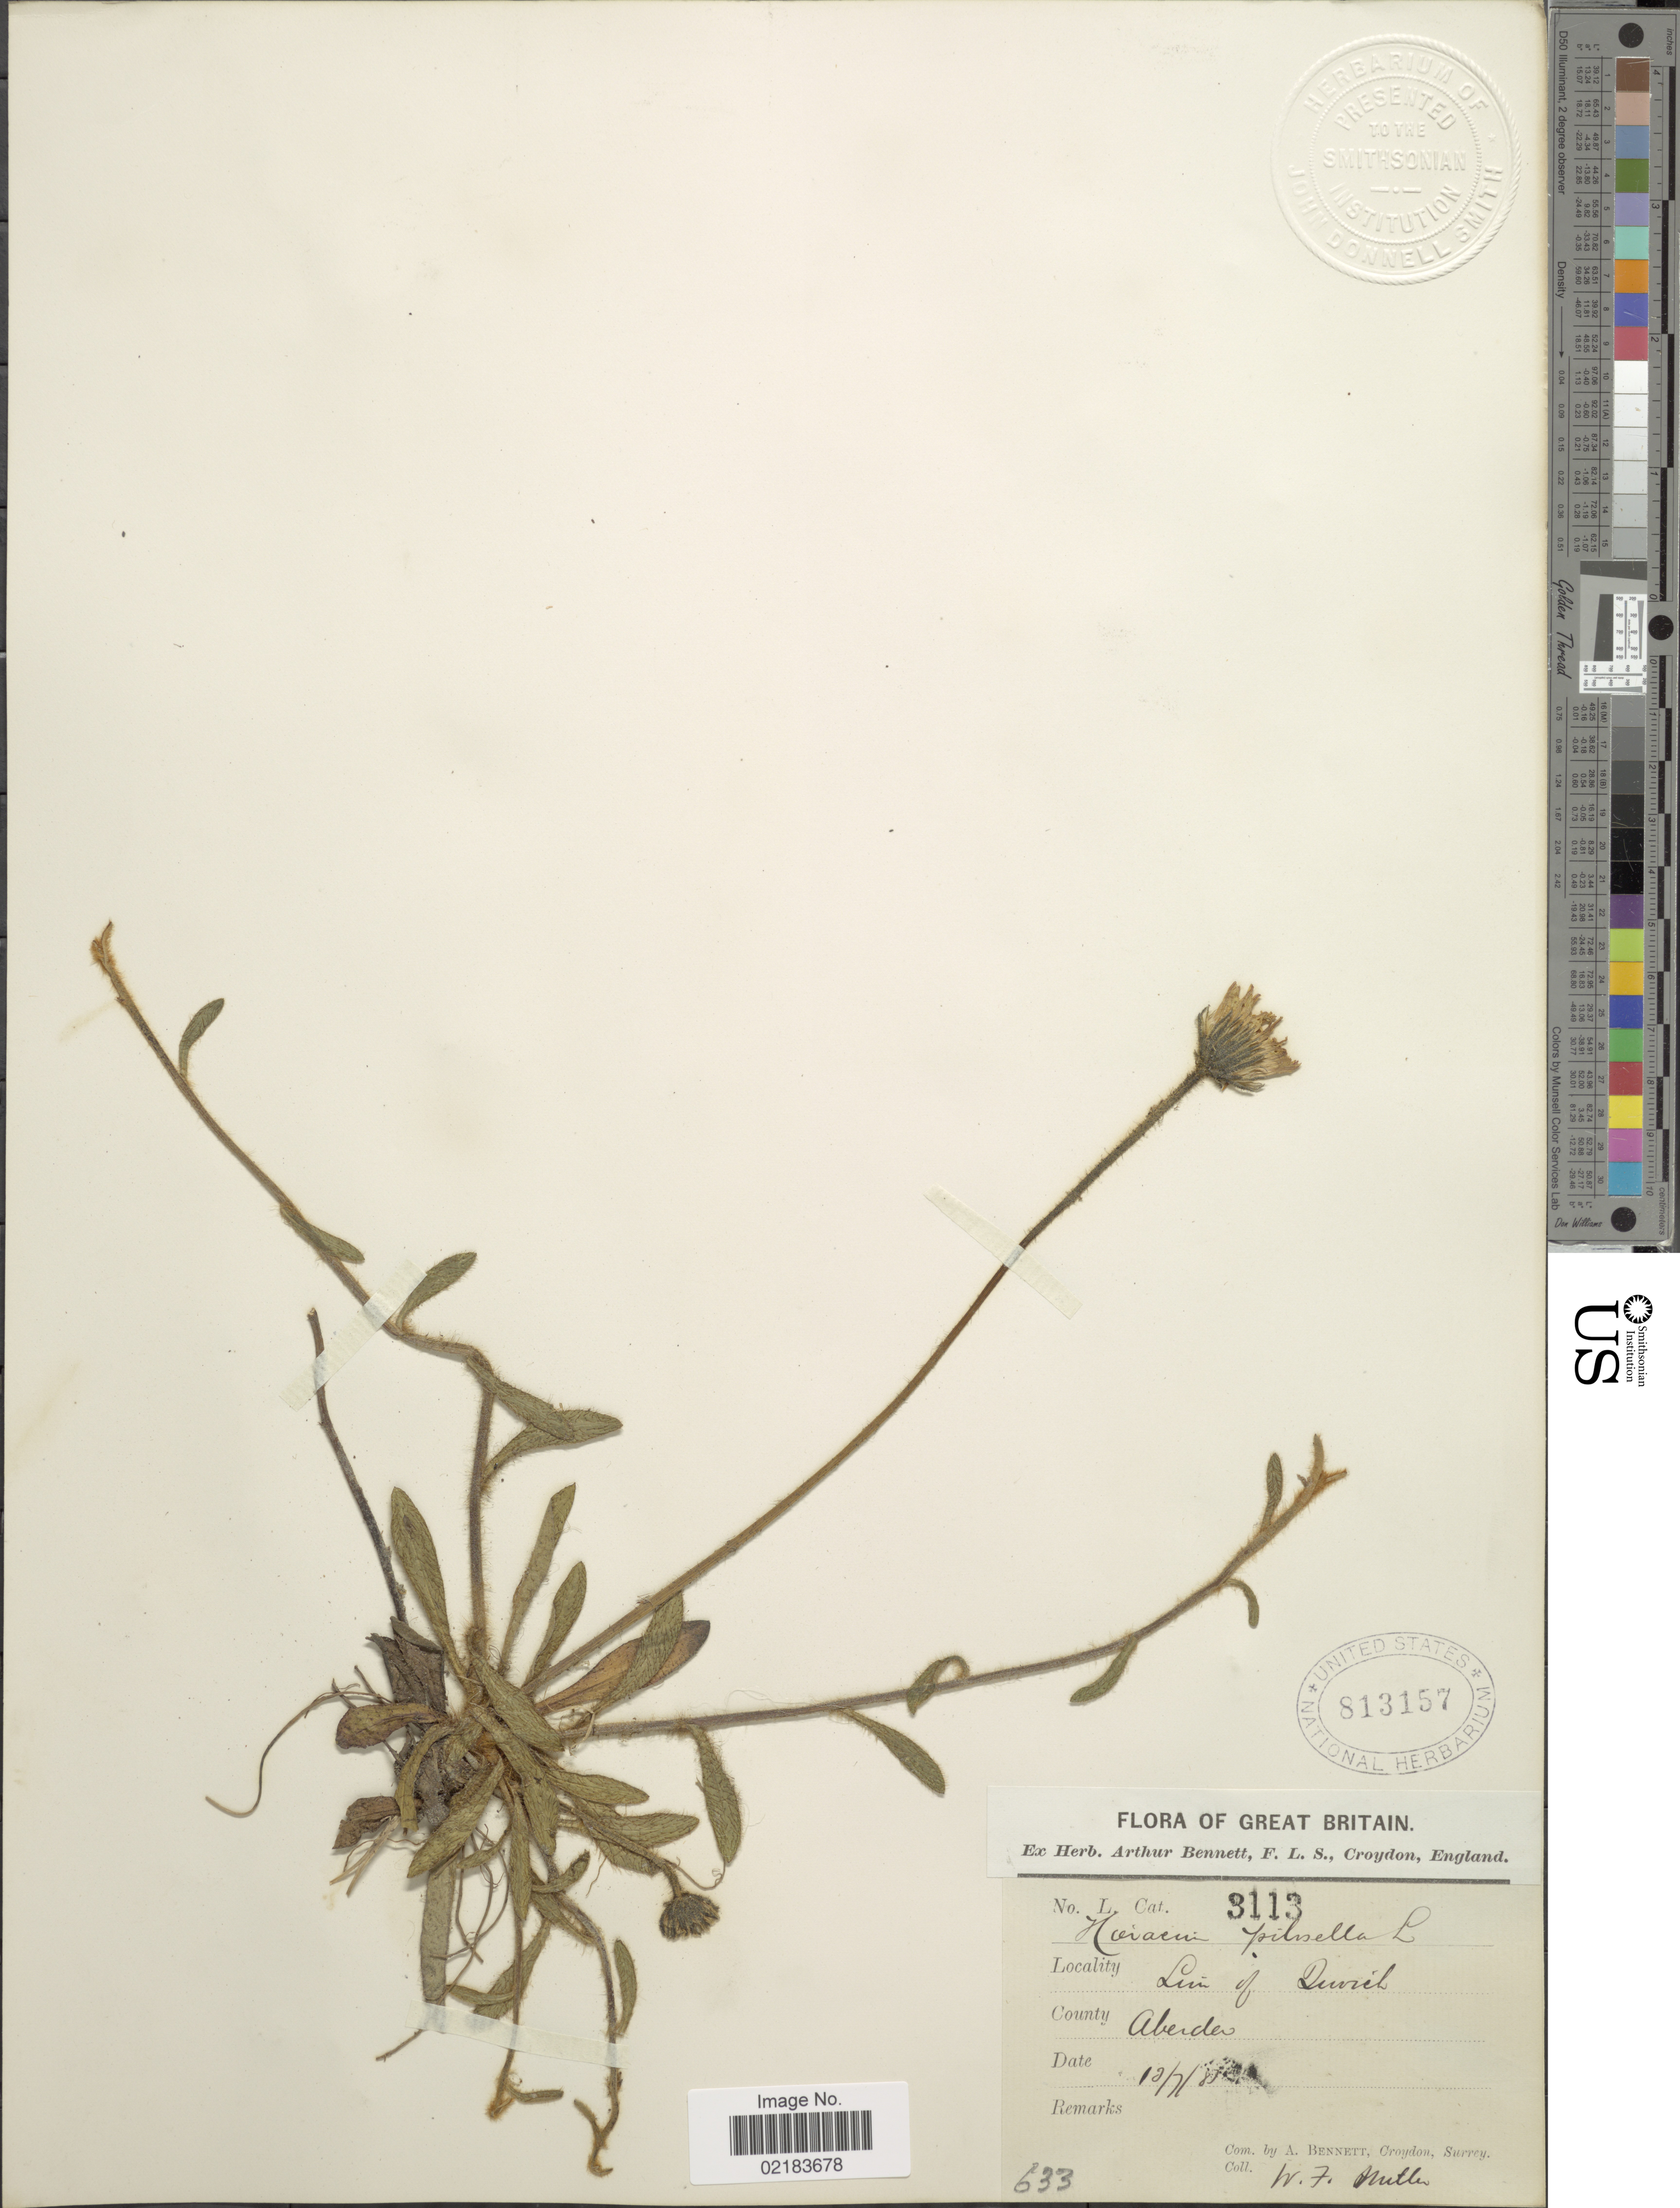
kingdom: Plantae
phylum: Tracheophyta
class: Magnoliopsida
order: Asterales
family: Asteraceae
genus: Pilosella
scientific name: Pilosella officinarum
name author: Vaill.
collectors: W. Hutler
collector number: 3113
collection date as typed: Transcribed d/m/y: 13/7/85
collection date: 1885-07-13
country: United Kingdom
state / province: Scotland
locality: Linn of Duviel. County Aberde (Aberdeen)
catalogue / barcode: US 813157